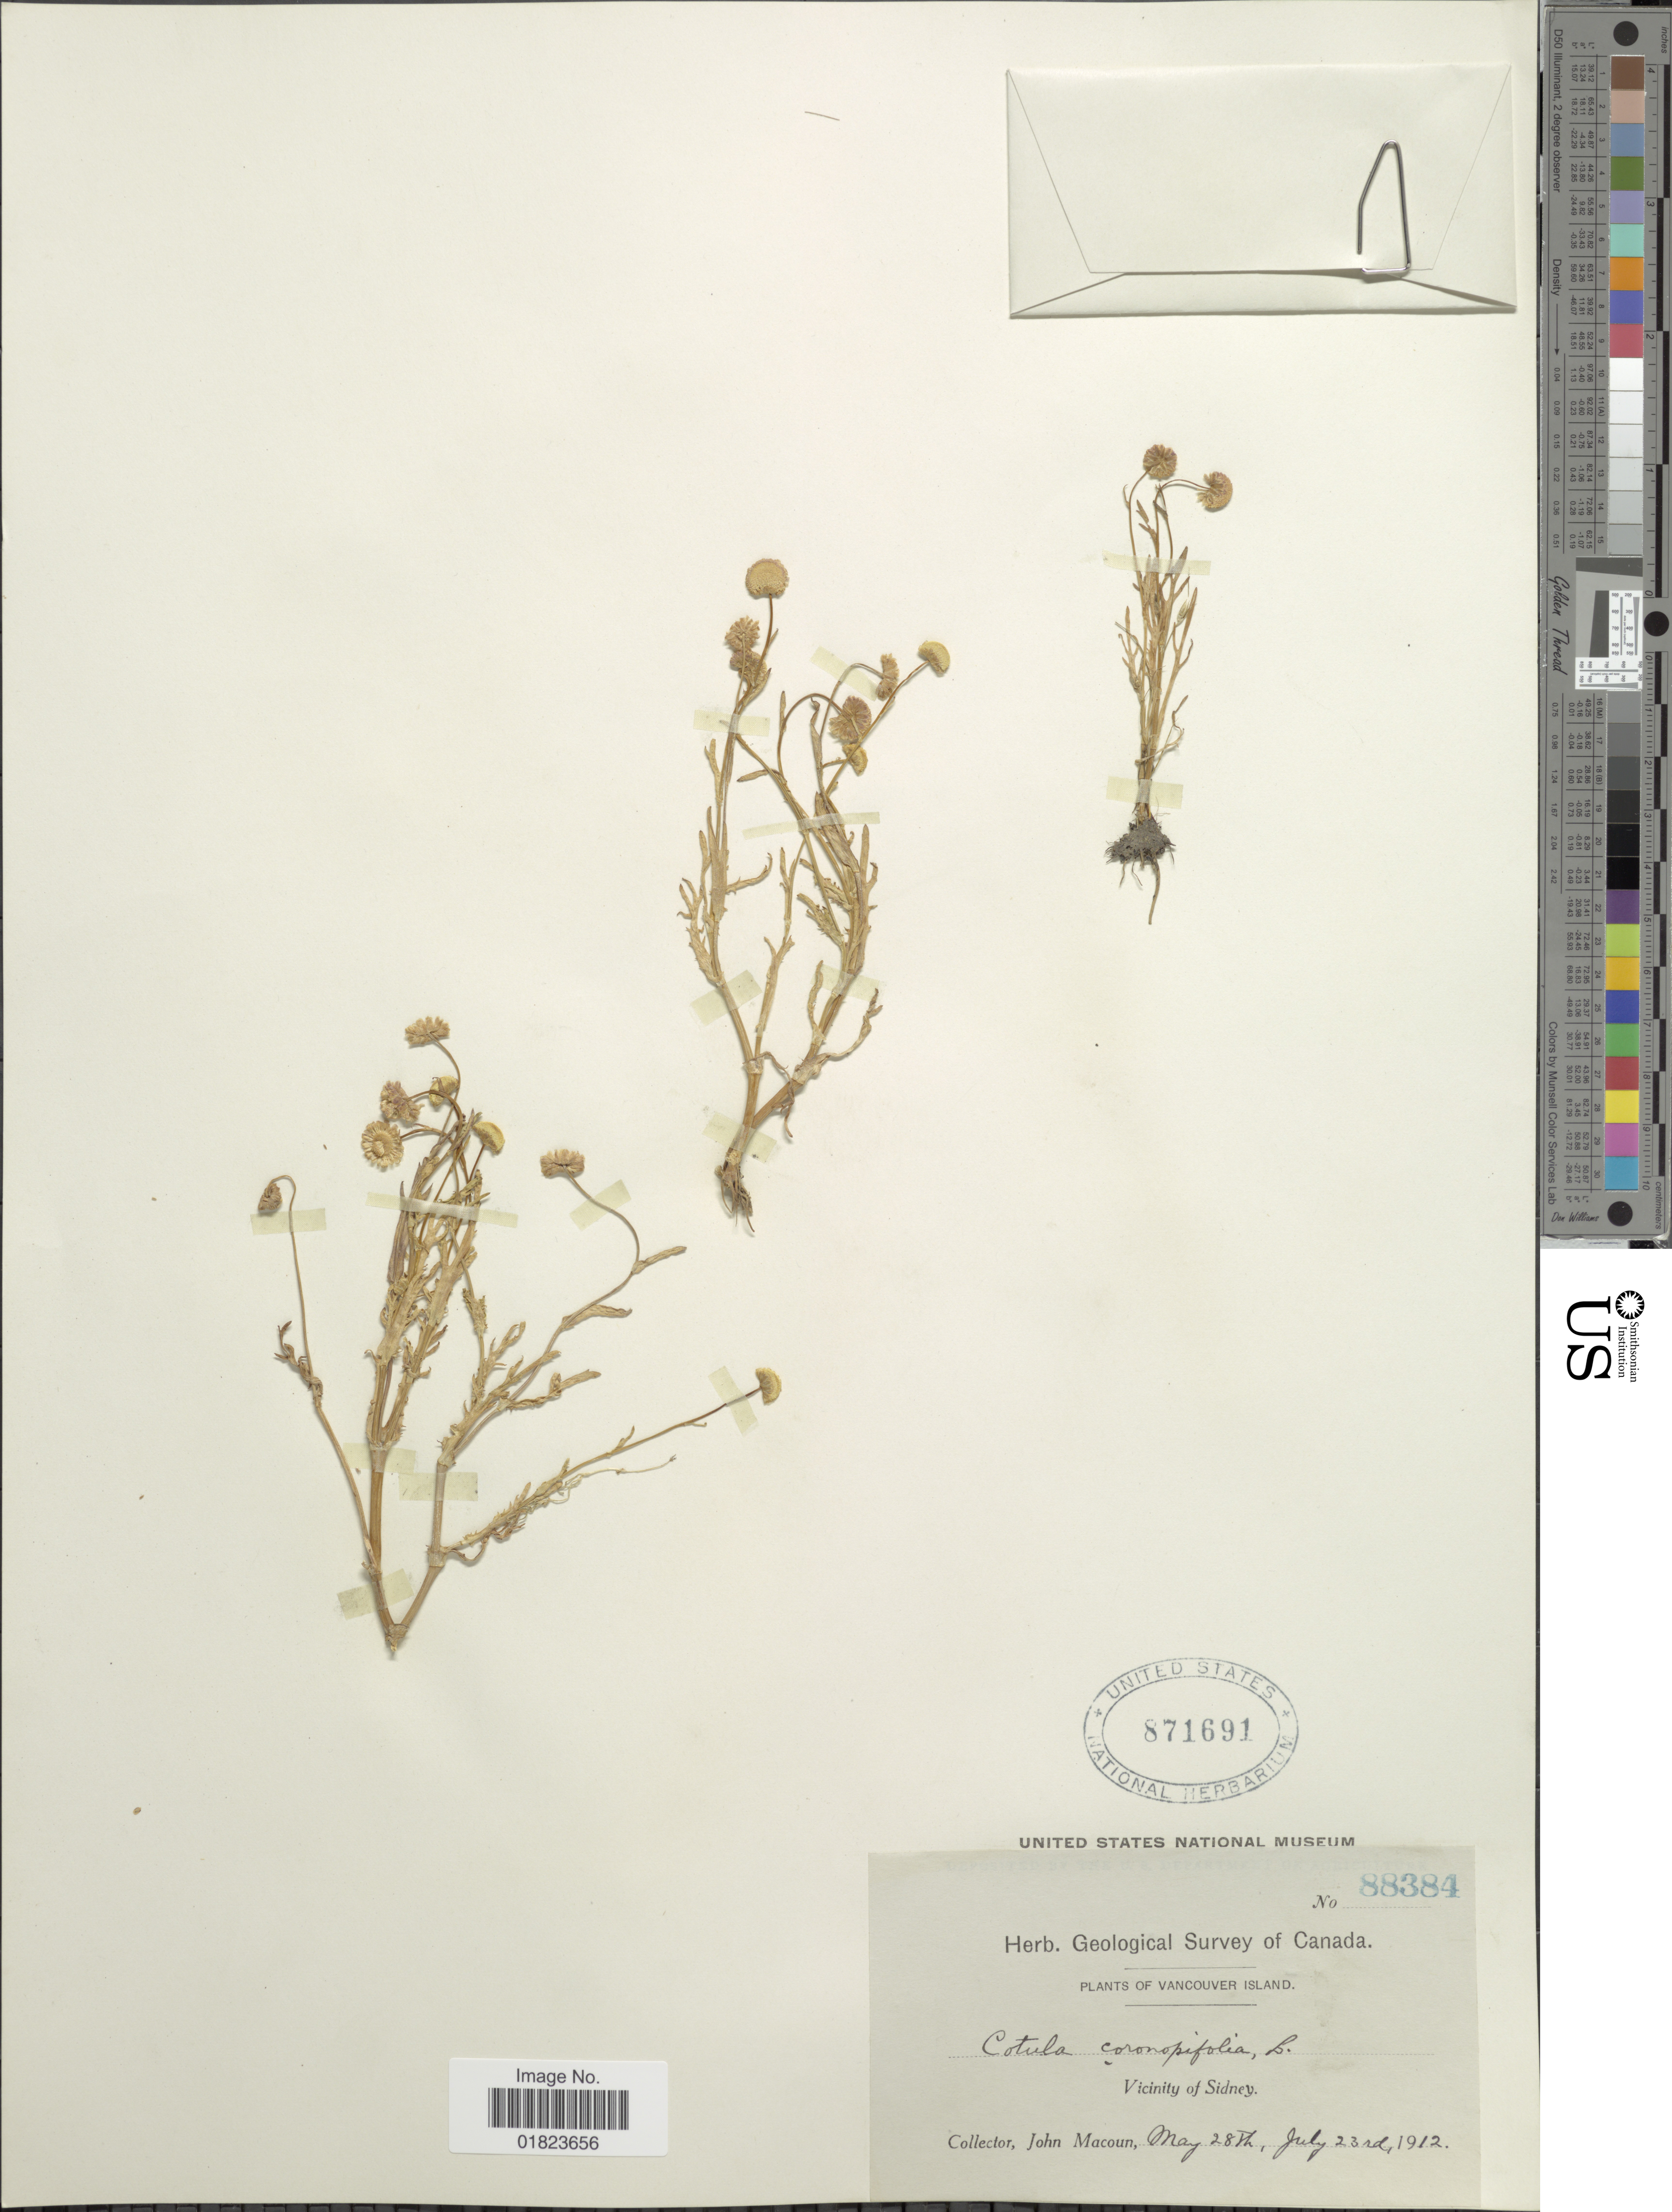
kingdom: Plantae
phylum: Tracheophyta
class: Magnoliopsida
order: Asterales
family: Asteraceae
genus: Cotula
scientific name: Cotula coronopifolia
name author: L.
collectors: J. Macoun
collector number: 88384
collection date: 1912-05-28/1912-07-23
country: Canada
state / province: British Columbia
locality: Vicinity of Sidney. Vancouver Island.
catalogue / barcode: US 871691